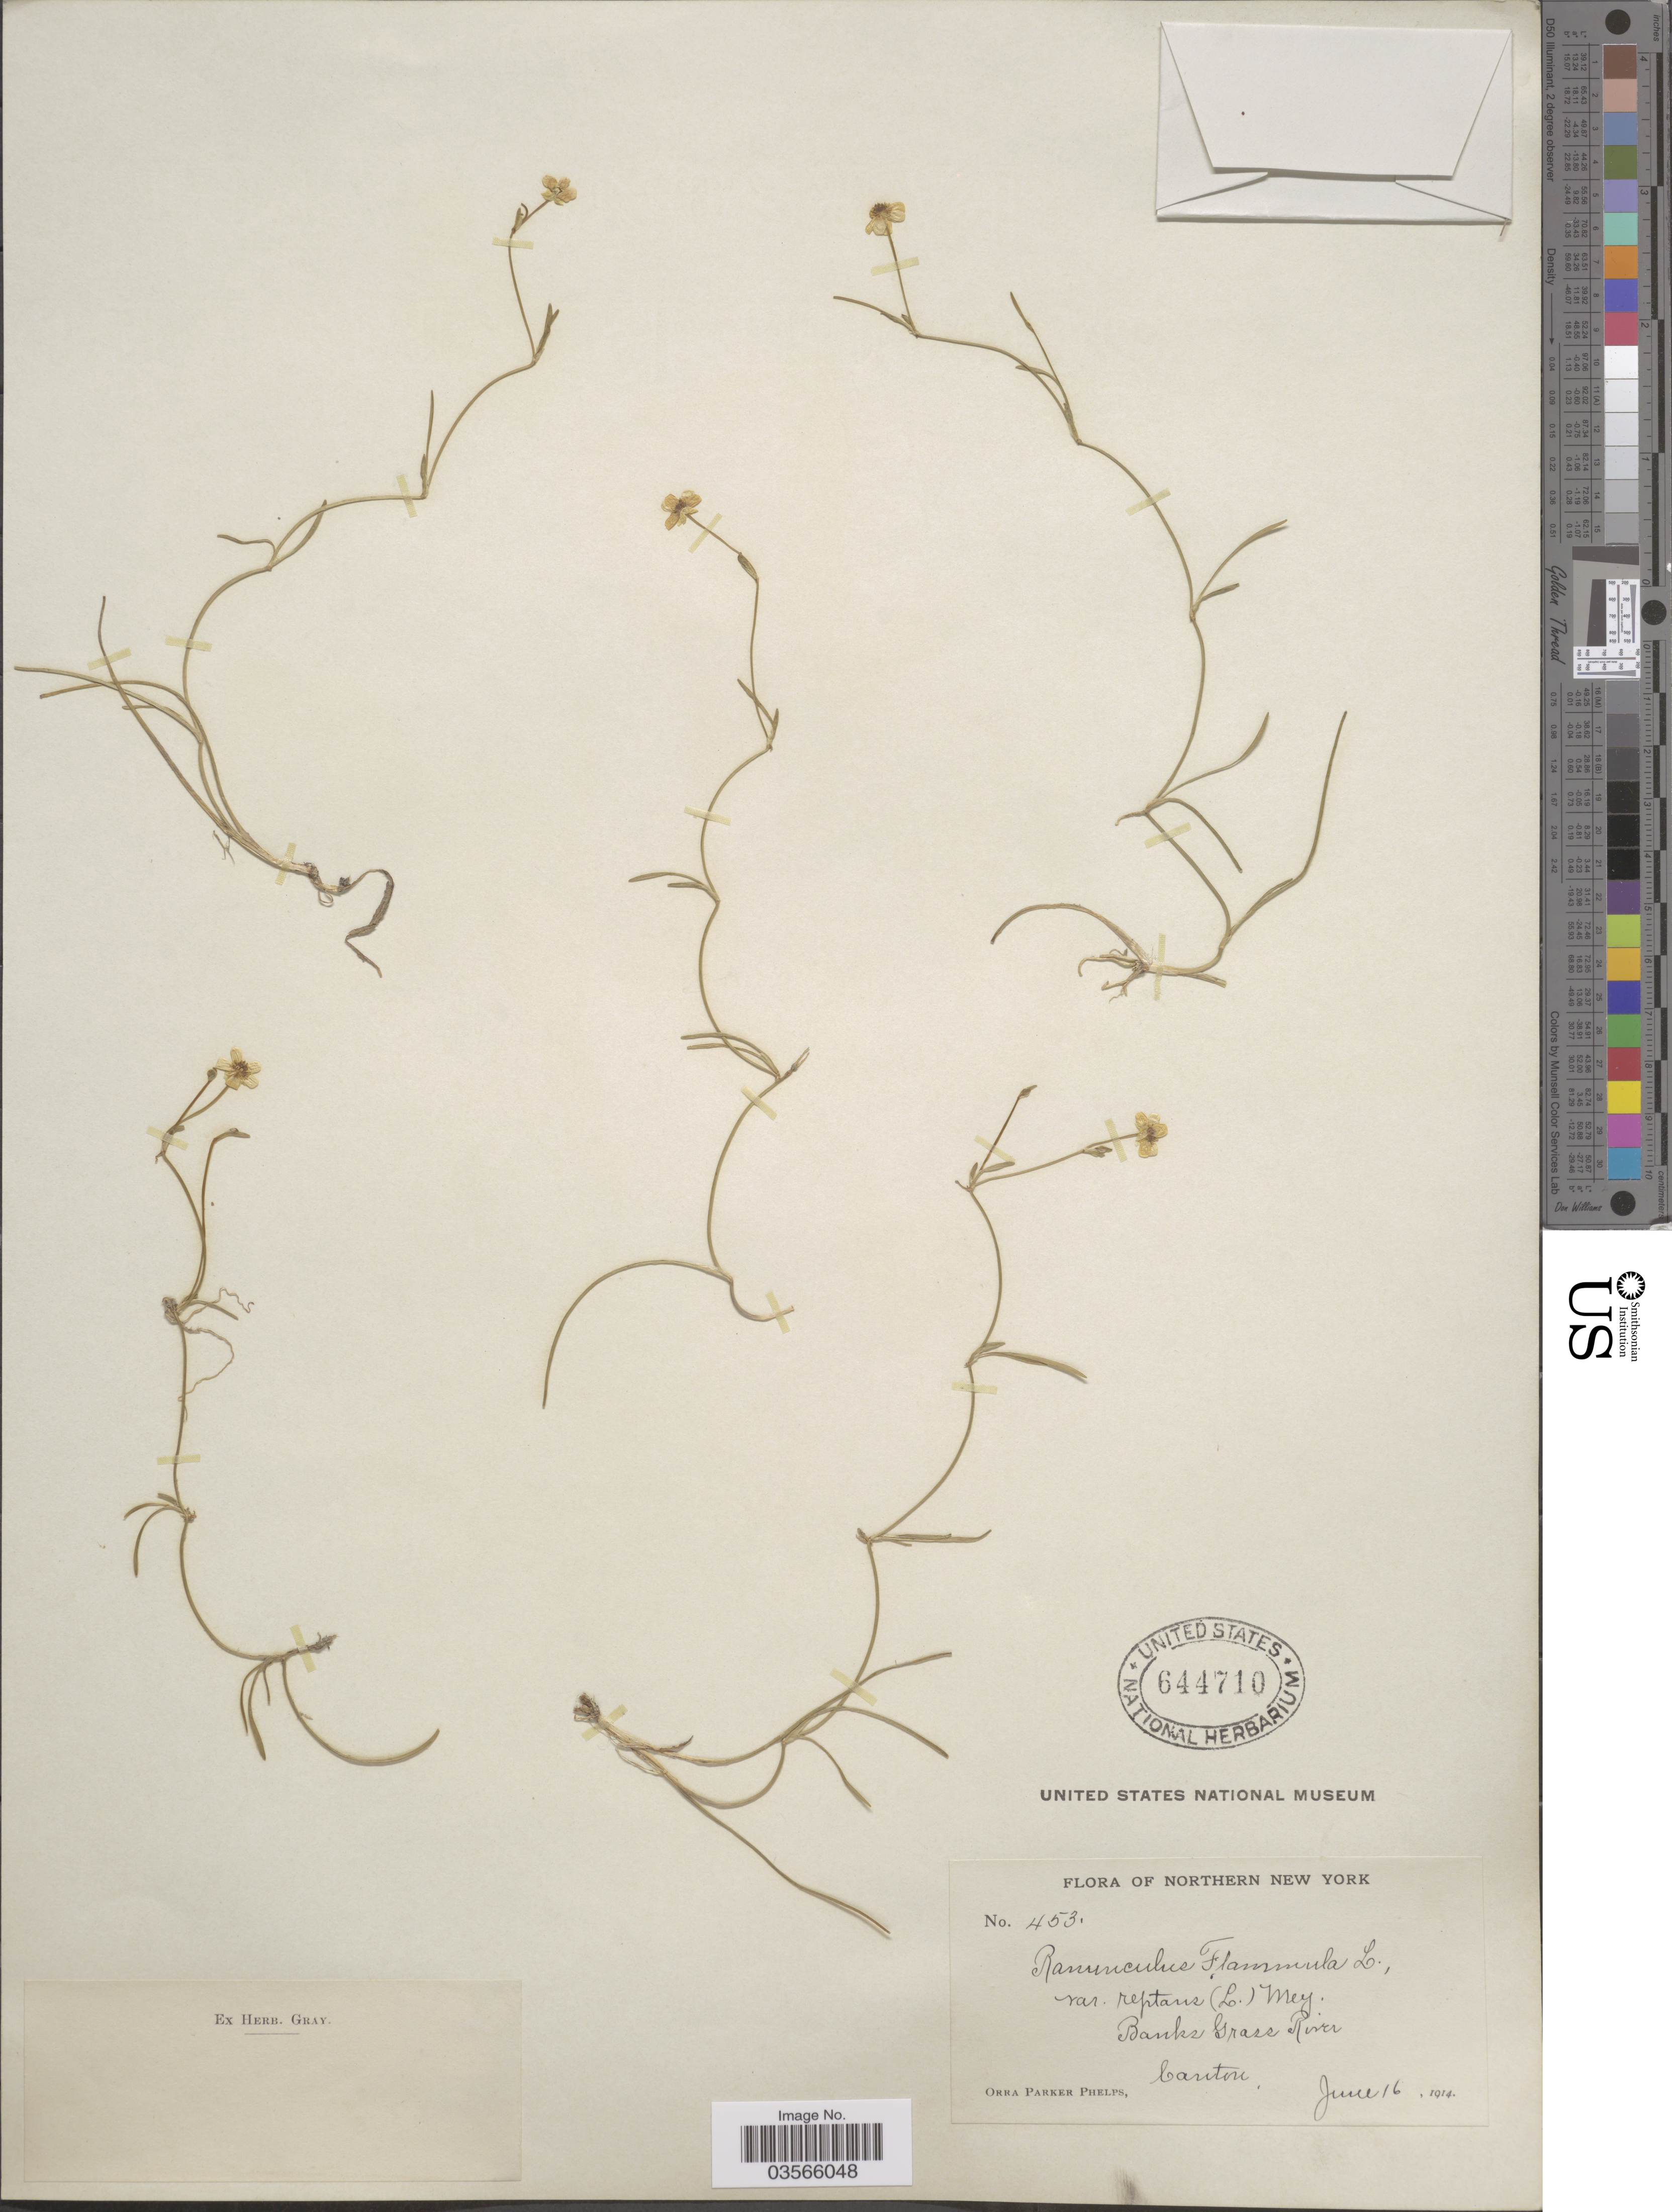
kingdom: Plantae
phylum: Tracheophyta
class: Magnoliopsida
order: Ranunculales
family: Ranunculaceae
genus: Ranunculus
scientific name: Ranunculus flammula var. filiformis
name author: (Michx.) Hook.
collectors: O. P. Phelps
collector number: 453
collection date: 1914-06-16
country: United States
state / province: New York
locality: Northern New York. Banks Grass River. Canton.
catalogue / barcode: US 644710